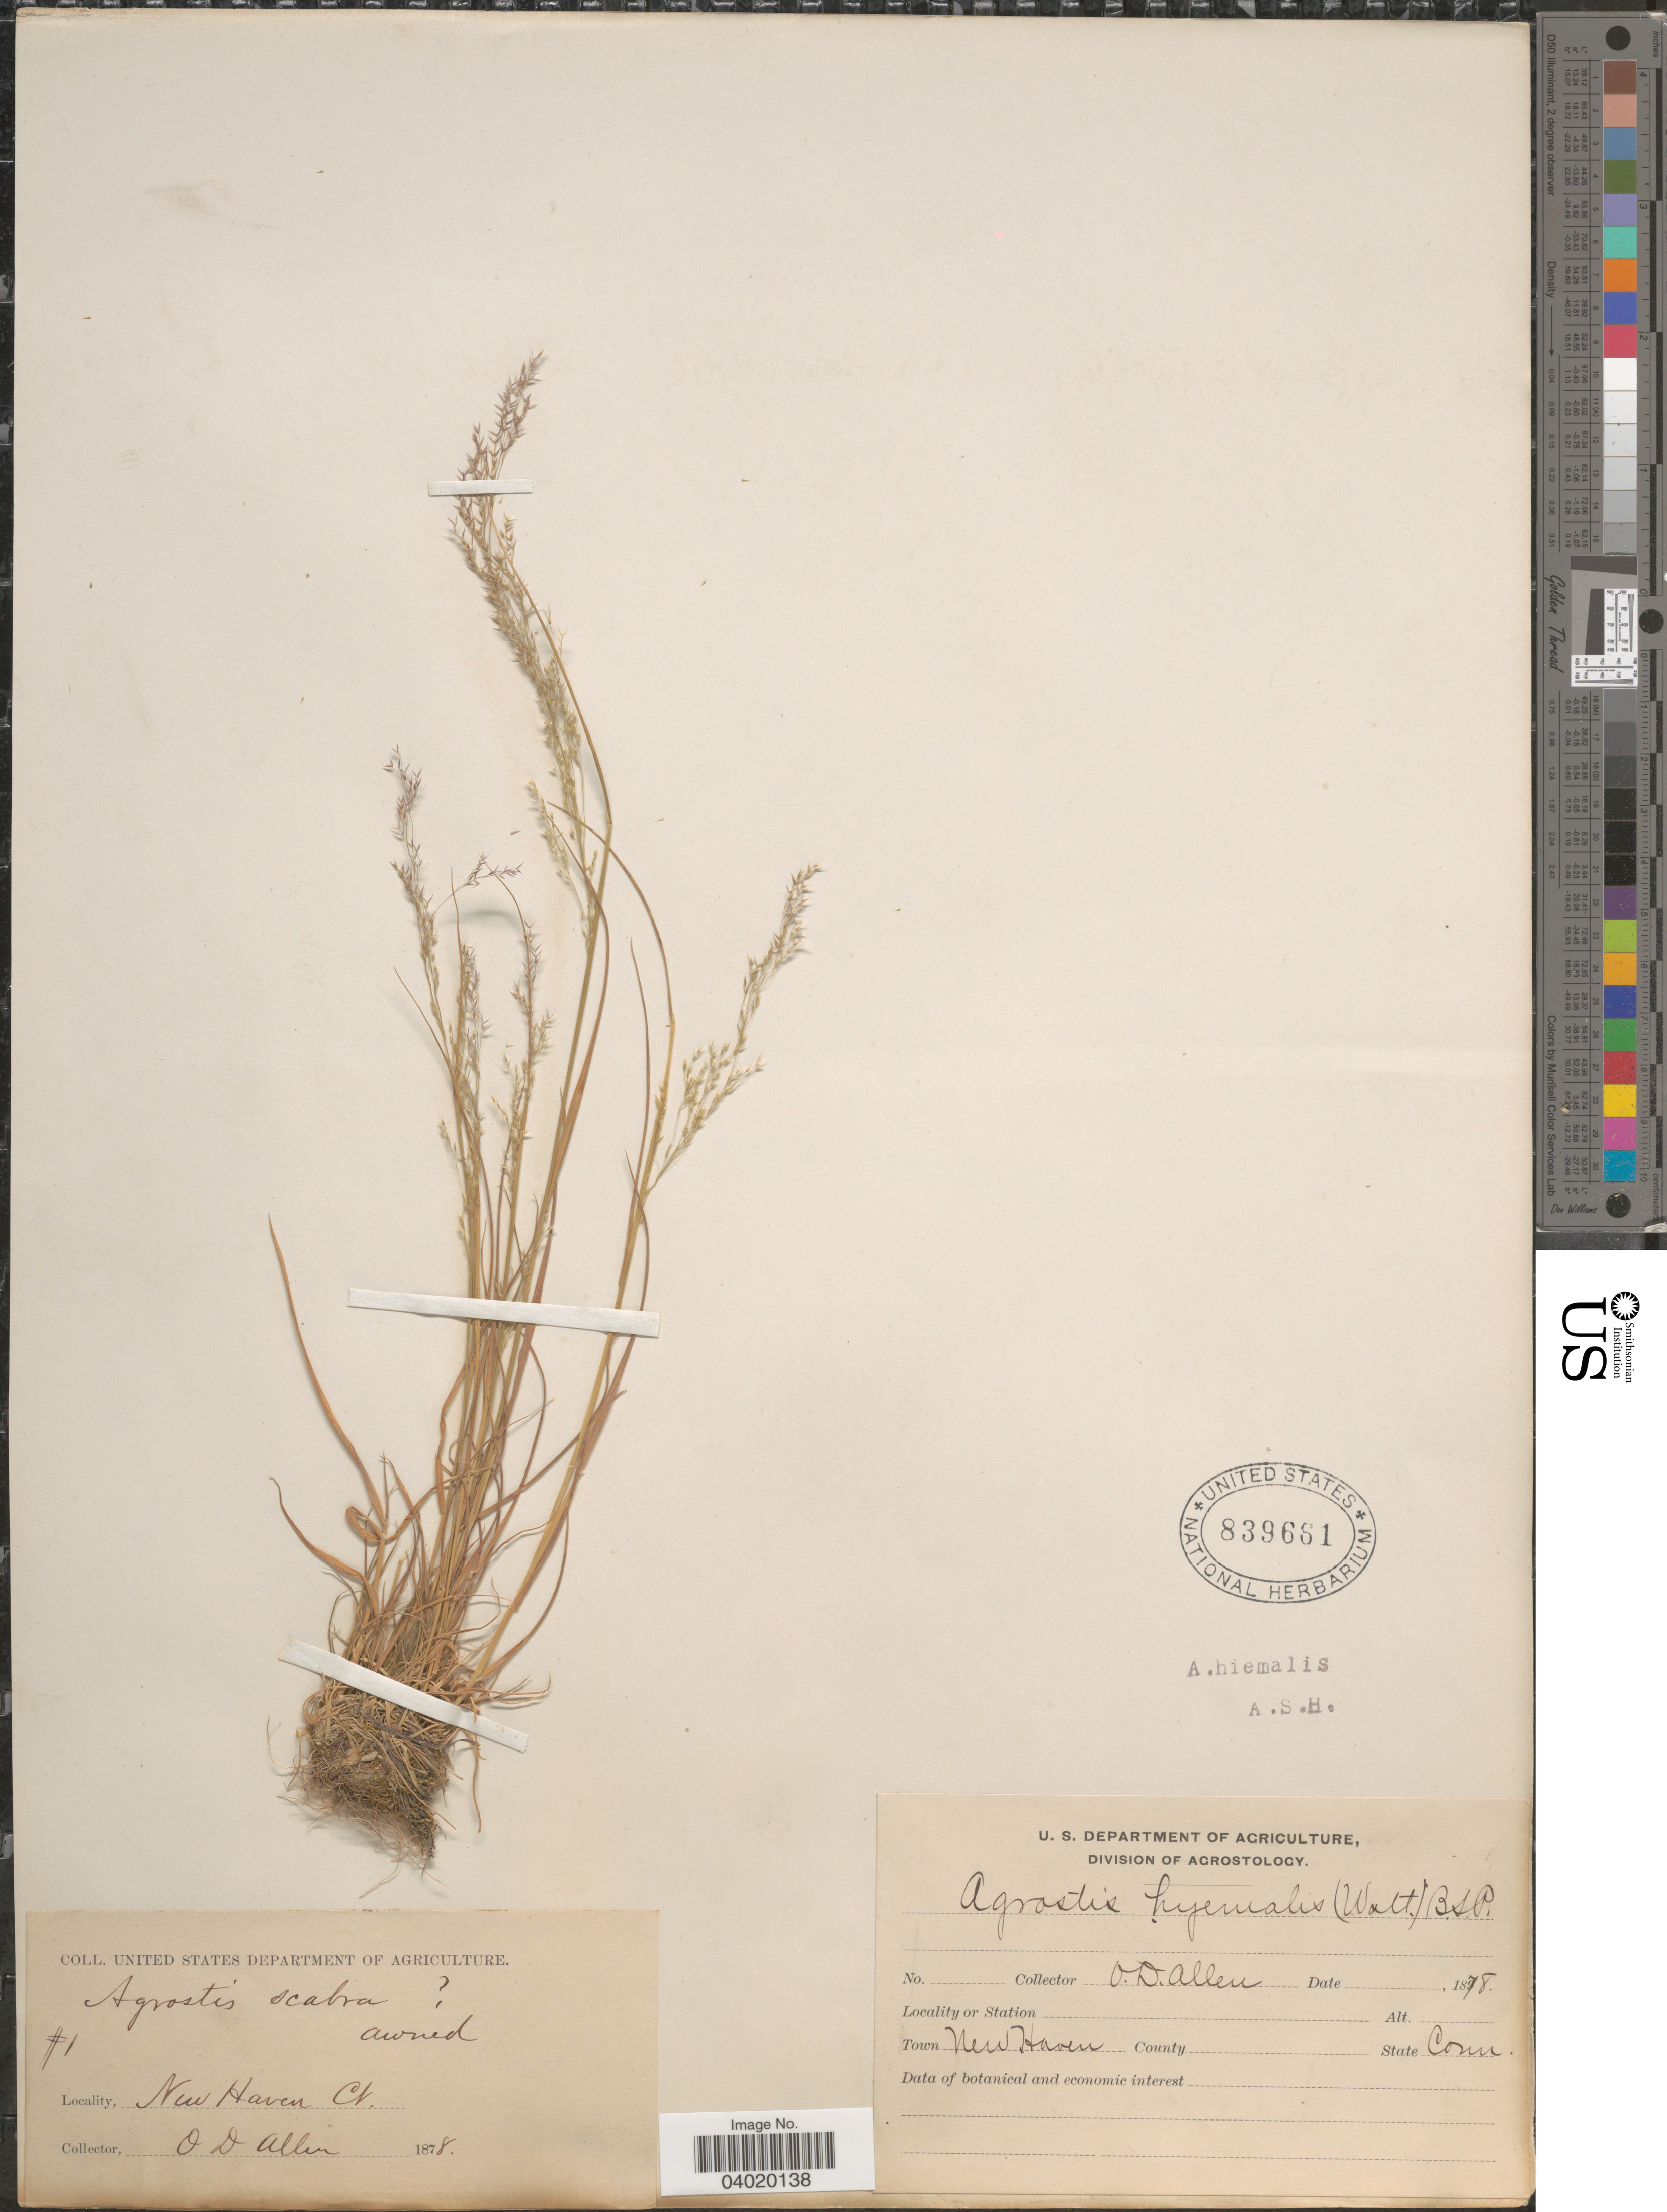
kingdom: Plantae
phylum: Tracheophyta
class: Liliopsida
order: Poales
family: Poaceae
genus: Agrostis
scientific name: Agrostis hyemalis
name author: (Walter) Britton et al.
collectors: O. D. Allen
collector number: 1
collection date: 1878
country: United States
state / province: Connecticut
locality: New Haven.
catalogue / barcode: US 839661